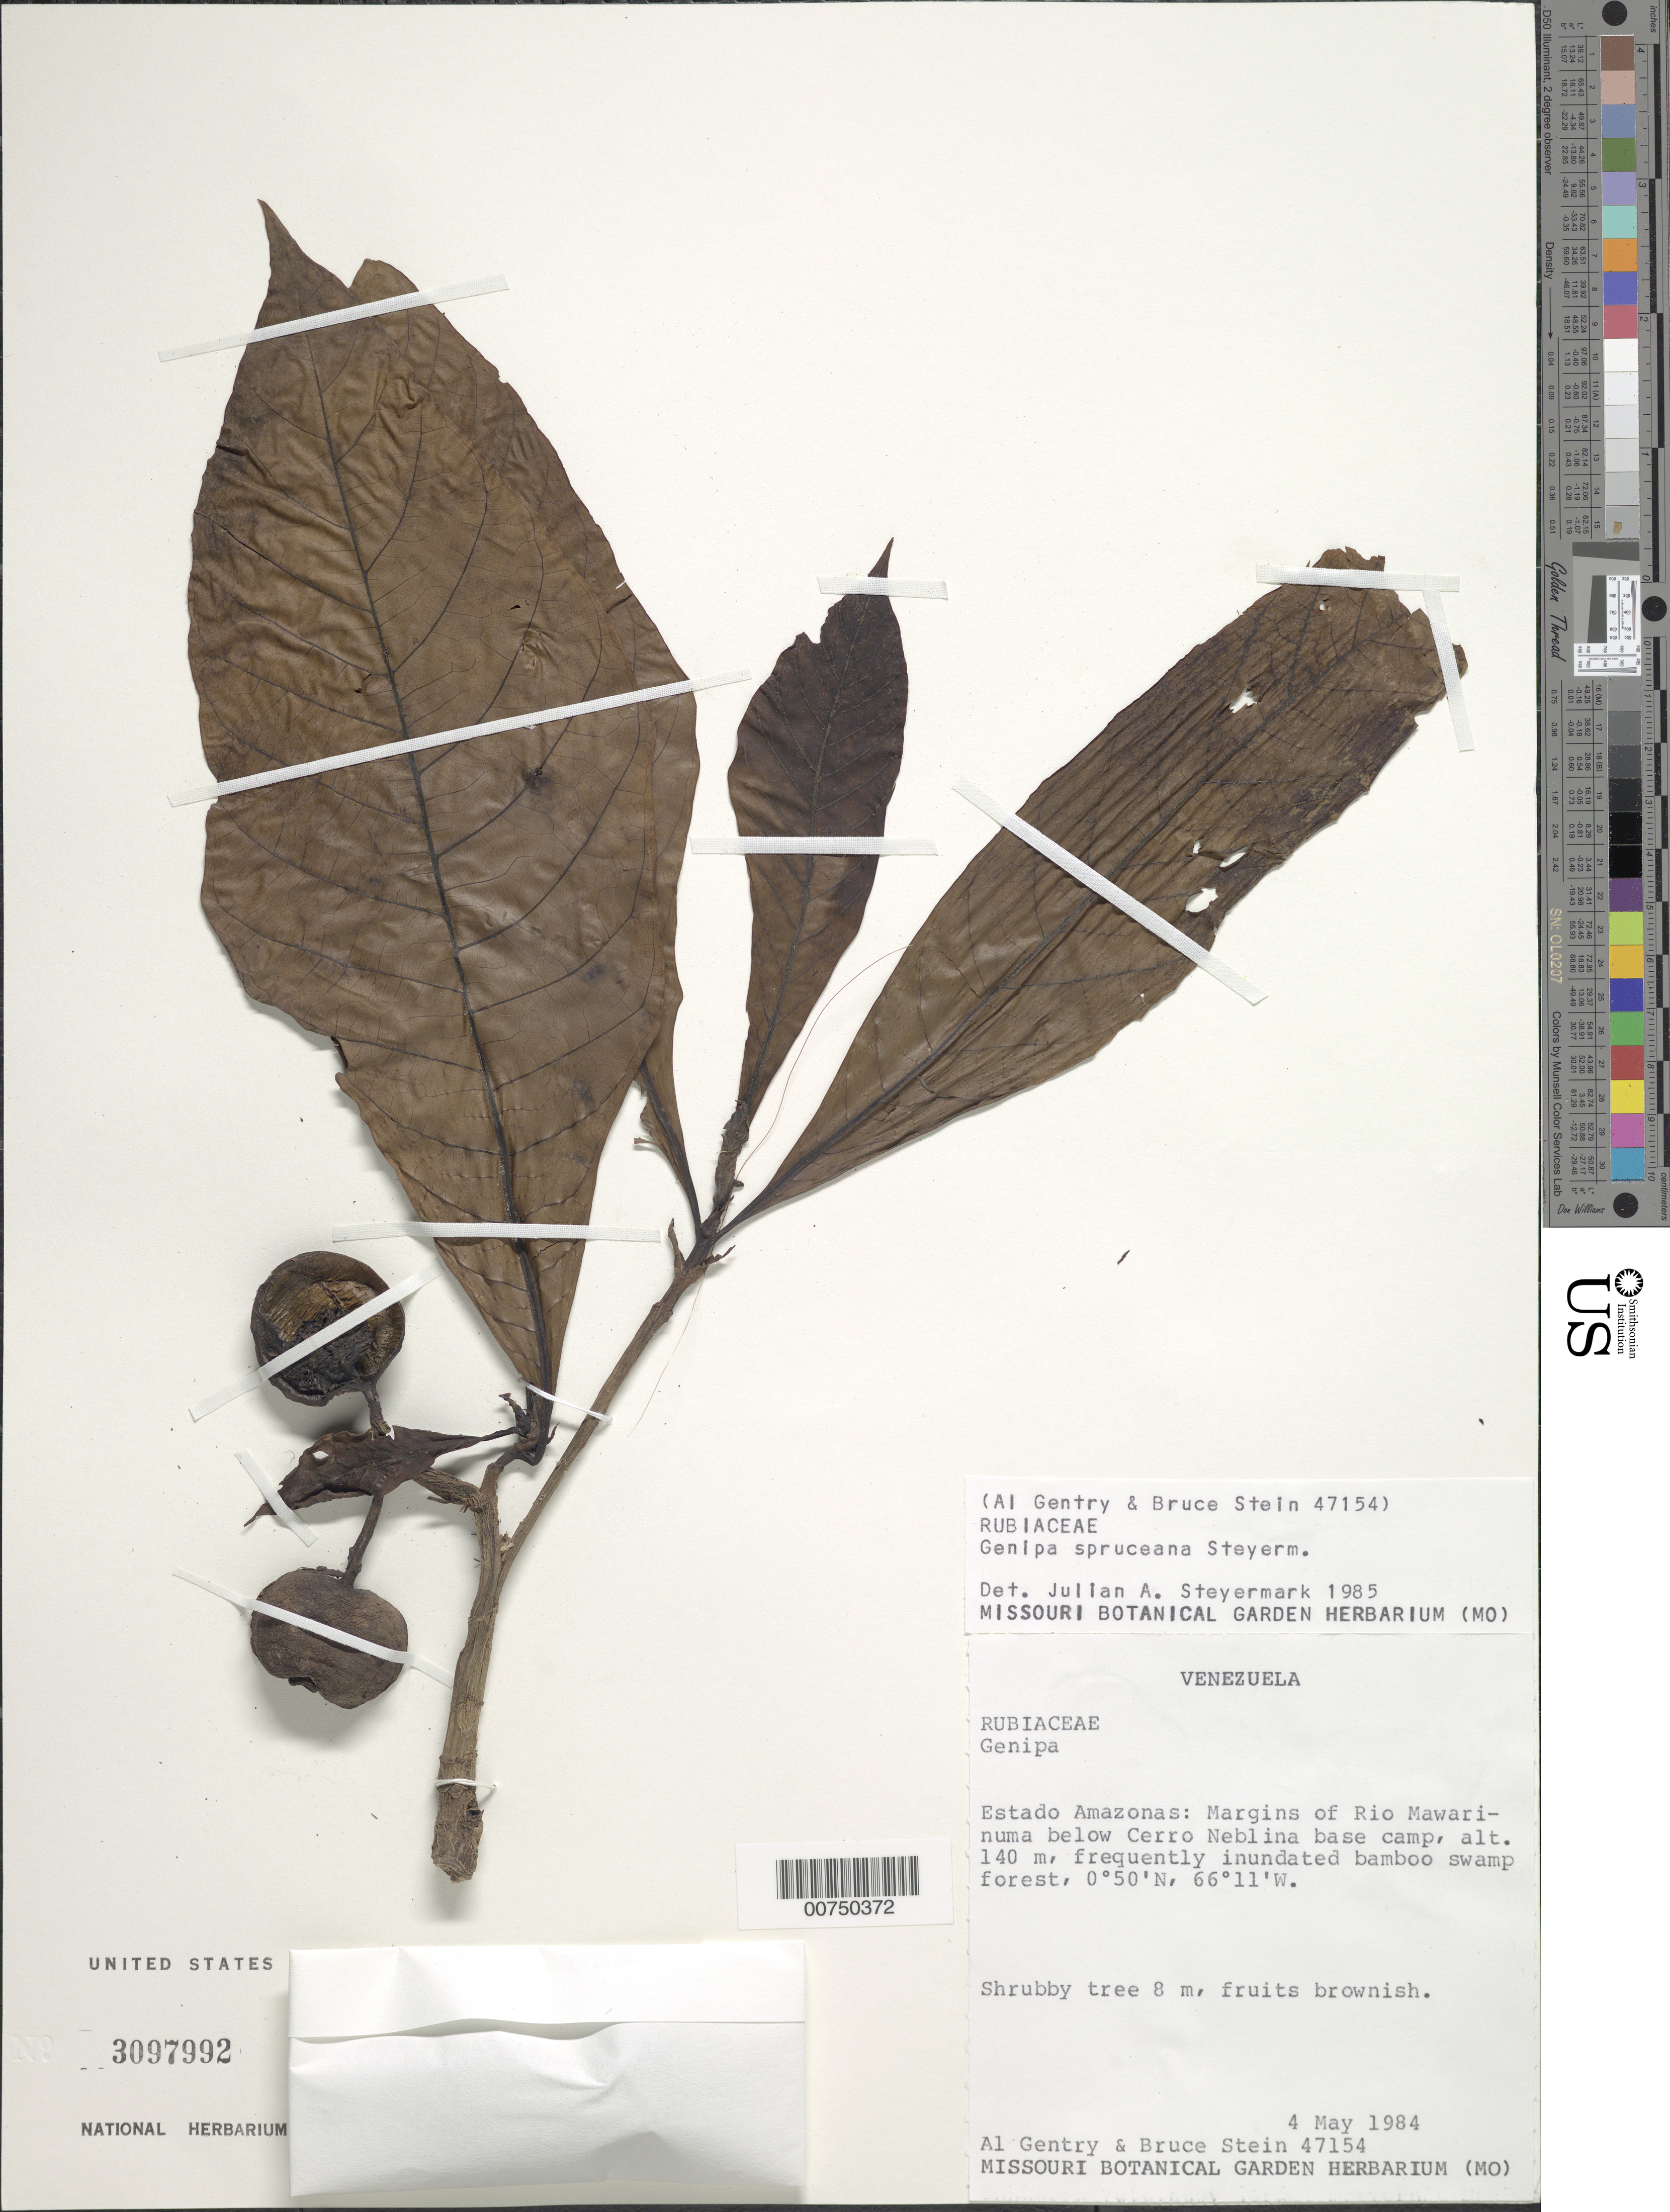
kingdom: Plantae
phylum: Tracheophyta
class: Magnoliopsida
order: Gentianales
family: Rubiaceae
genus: Genipa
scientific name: Genipa spruceana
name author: Steyerm.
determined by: Steyermark, Julian A., (VEN)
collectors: A. H. Gentry & B. Stein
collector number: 47154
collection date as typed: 4-May-84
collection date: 1984-05-04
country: Venezuela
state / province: Amazonas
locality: Río Mawarinuma, below Cerro de La Neblina base camp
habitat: Margins of river, frequently inundated bamboo swamp below camp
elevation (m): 140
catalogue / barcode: US 3097992